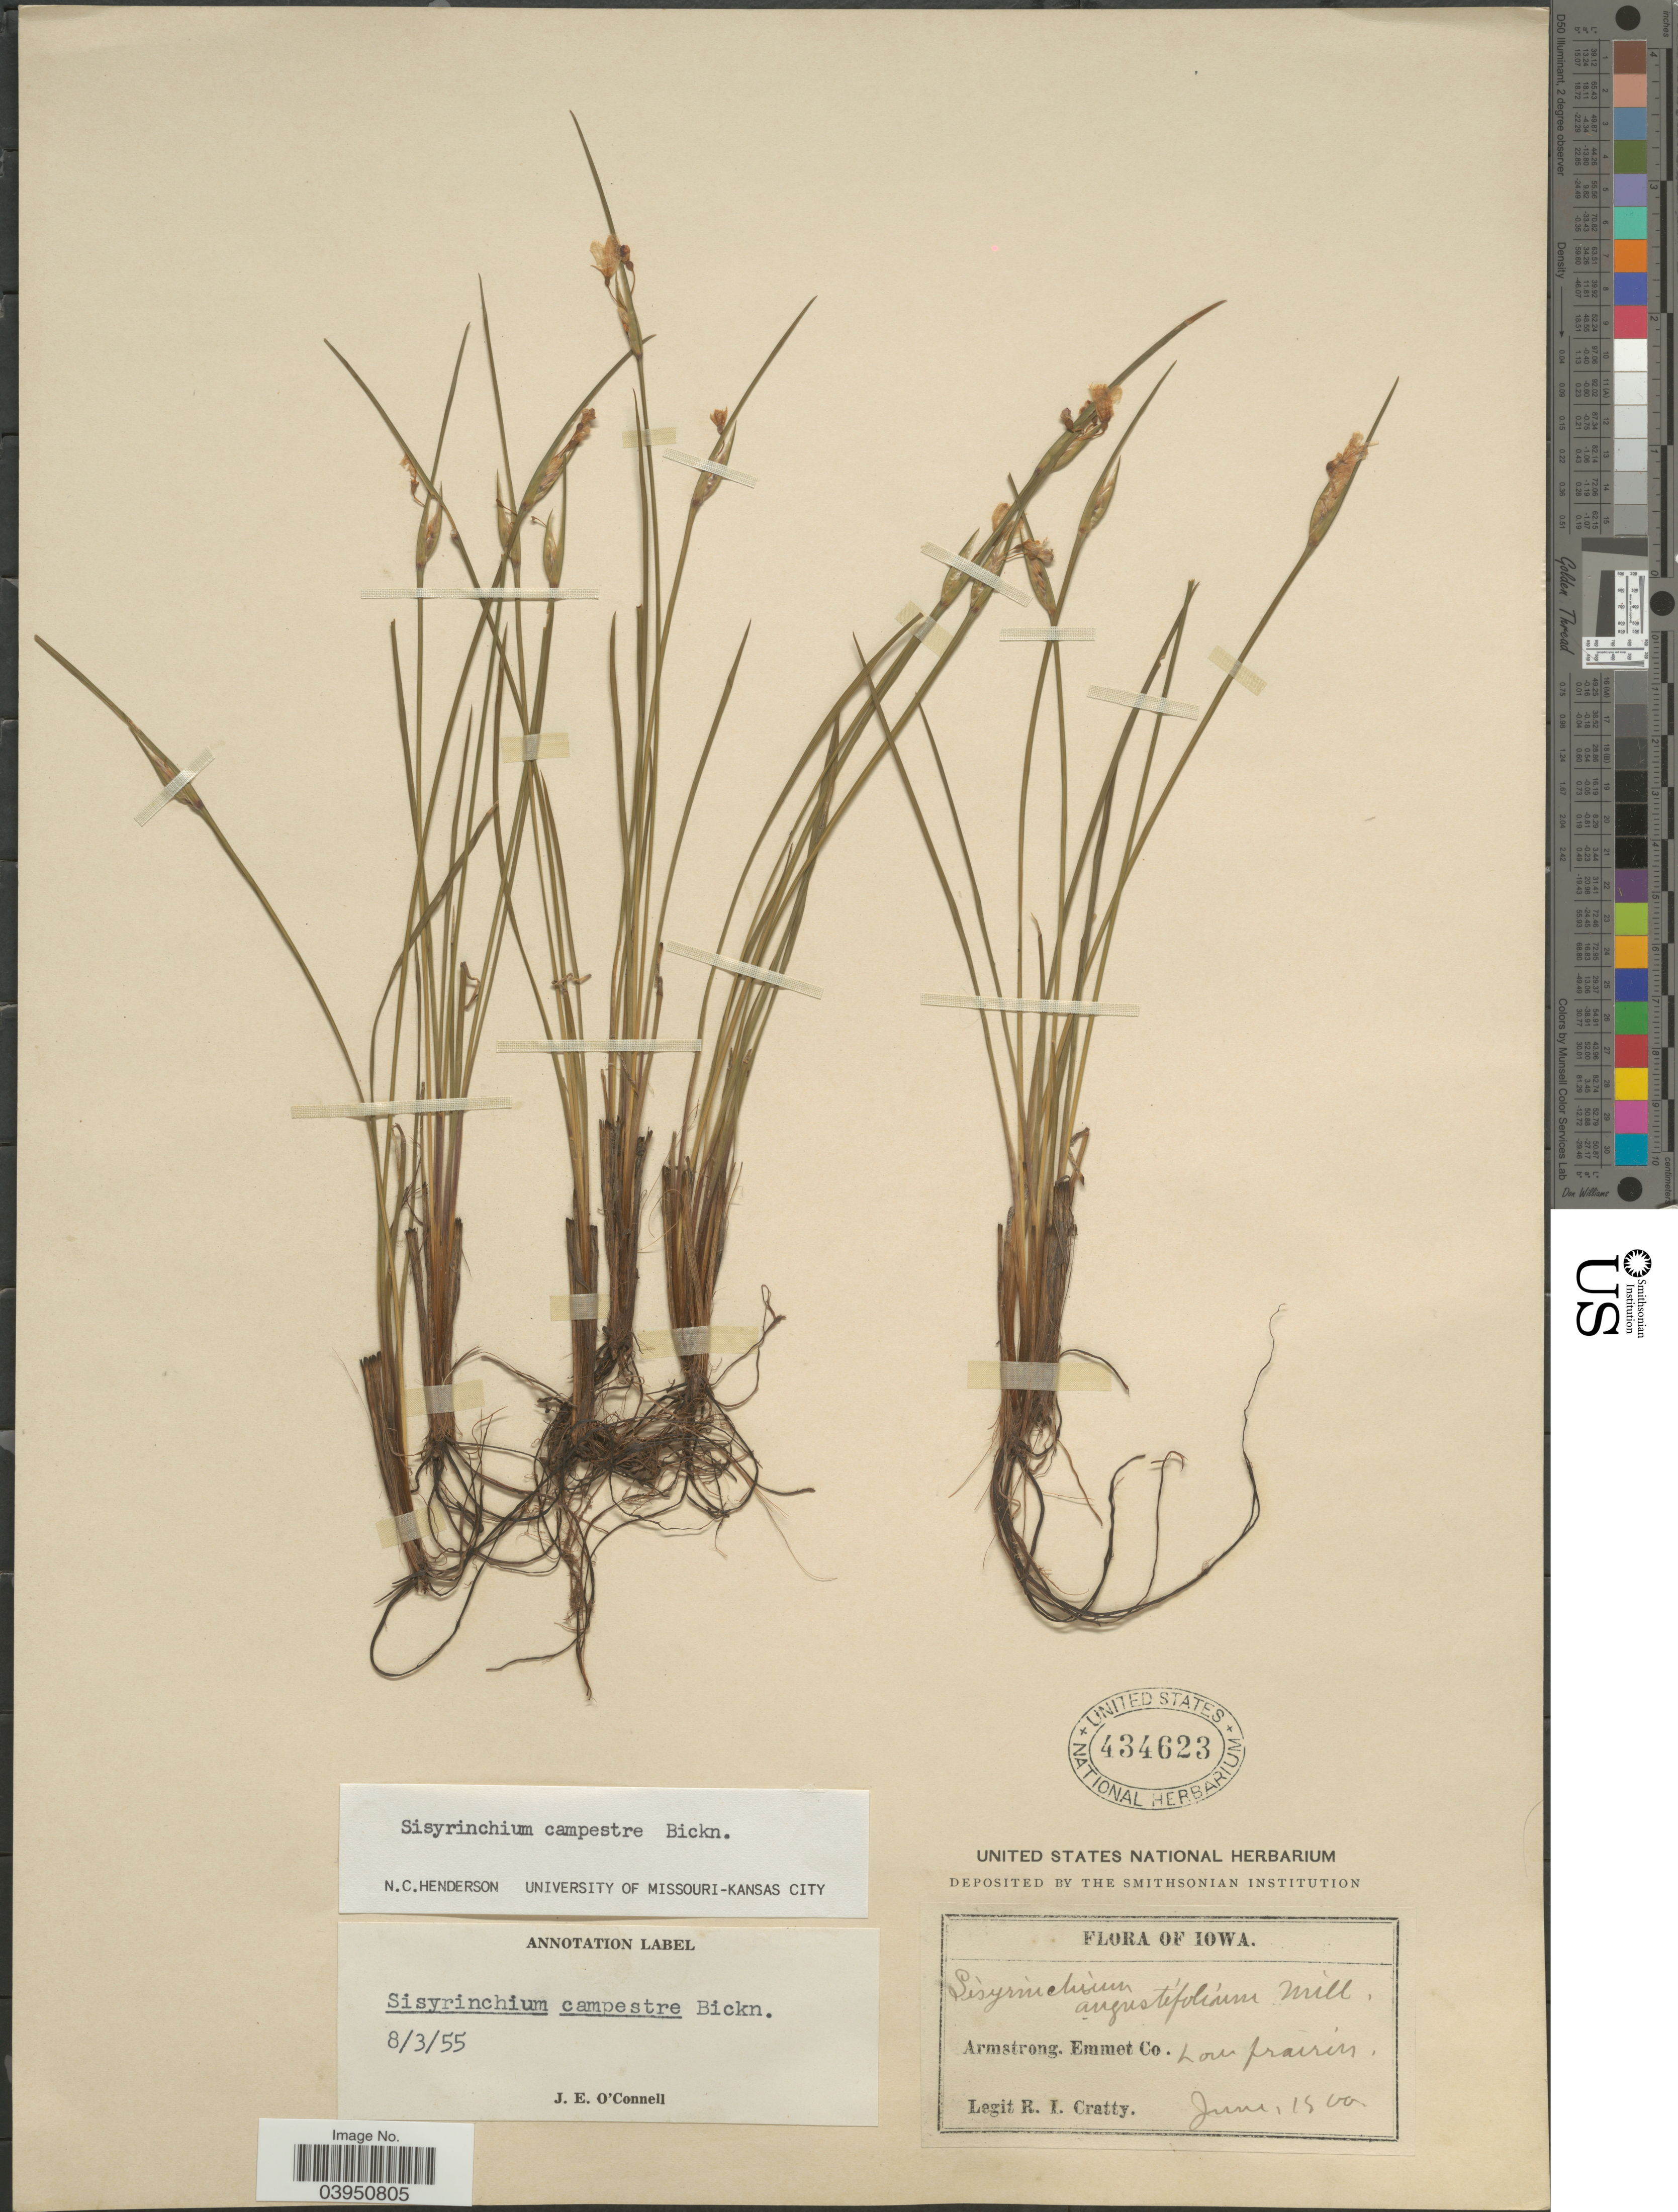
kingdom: Plantae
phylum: Tracheophyta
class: Liliopsida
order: Asparagales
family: Iridaceae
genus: Sisyrinchium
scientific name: Sisyrinchium campestre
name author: E.P. Bicknell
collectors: R. Cratty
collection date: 1900-06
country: United States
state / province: Iowa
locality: Armstrong. Emmet Co.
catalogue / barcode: US 434623